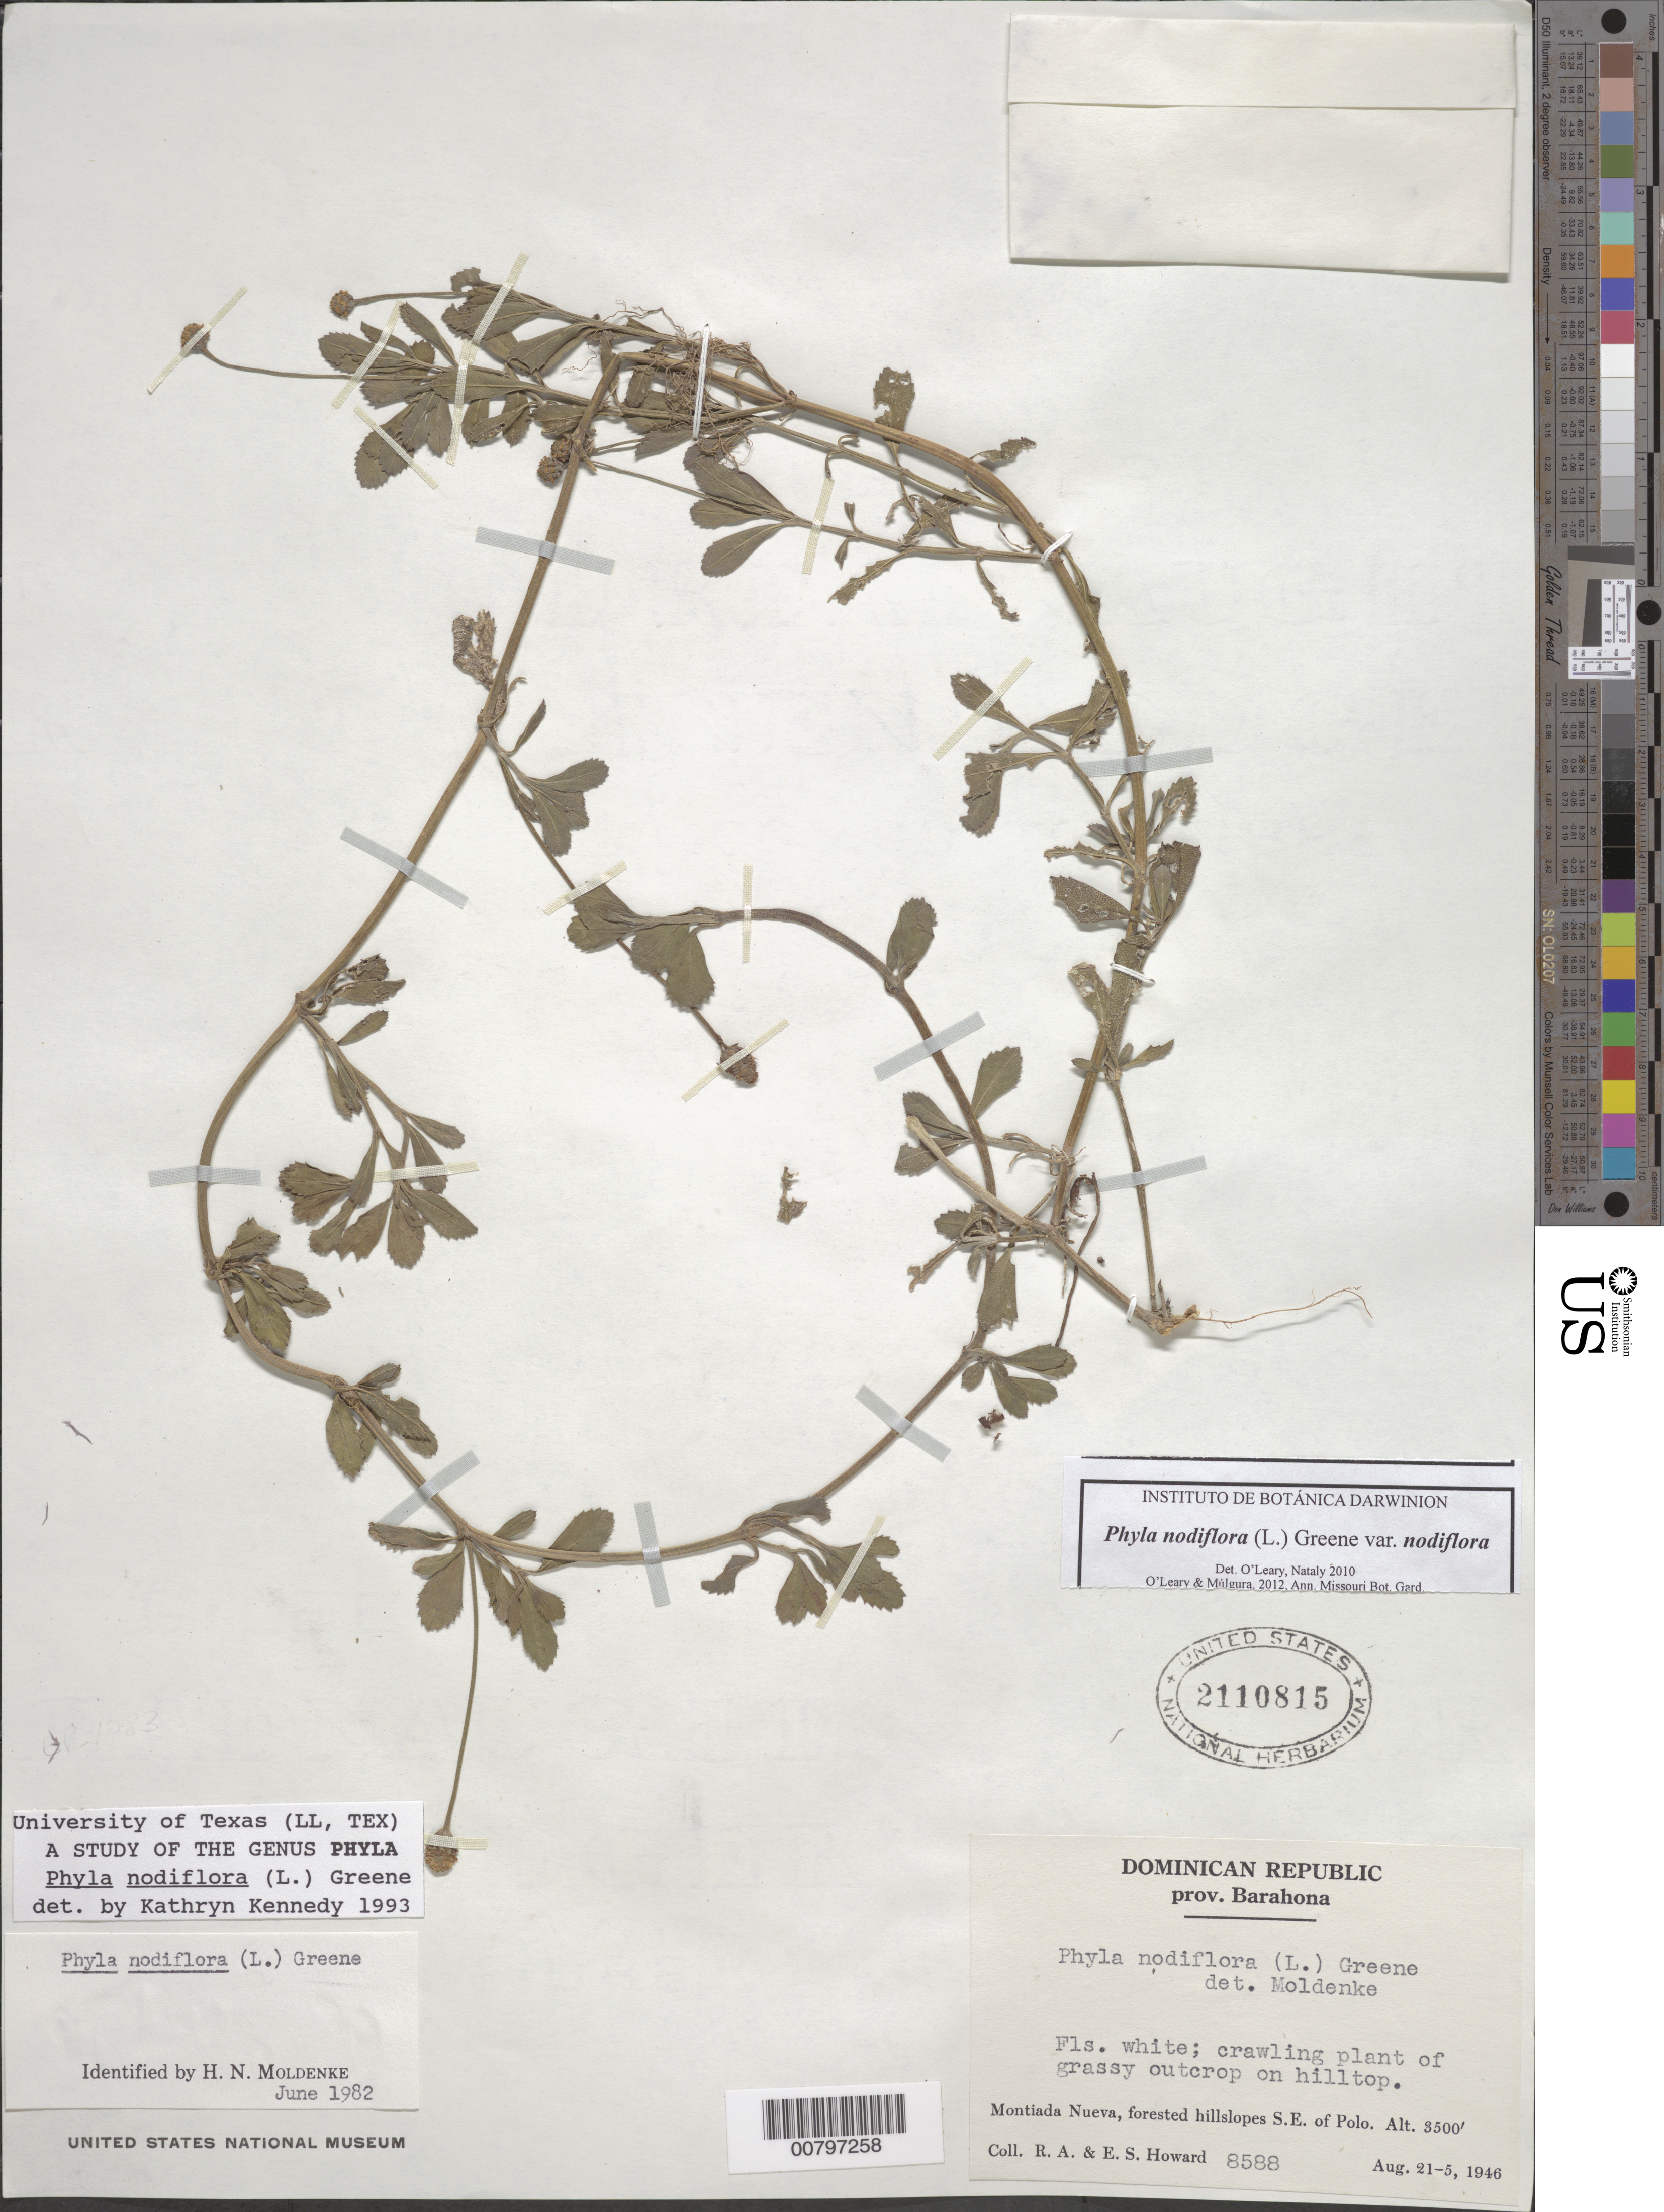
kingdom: Plantae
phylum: Tracheophyta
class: Magnoliopsida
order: Lamiales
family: Verbenaceae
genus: Phyla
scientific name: Phyla nodiflora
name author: (L.) Greene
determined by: Kennedy, K.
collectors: R. A. Howard & E. S. Howard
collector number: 8588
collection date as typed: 21 Aug 1946 to 25 Aug 1946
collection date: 1946-08-21/1946-08-25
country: Dominican Republic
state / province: Barahona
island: Hispaniola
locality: Montiada Nueva, forested hillslopes SE of Polo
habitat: Grassy outcrop on hilltop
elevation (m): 1067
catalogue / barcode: US 2110815